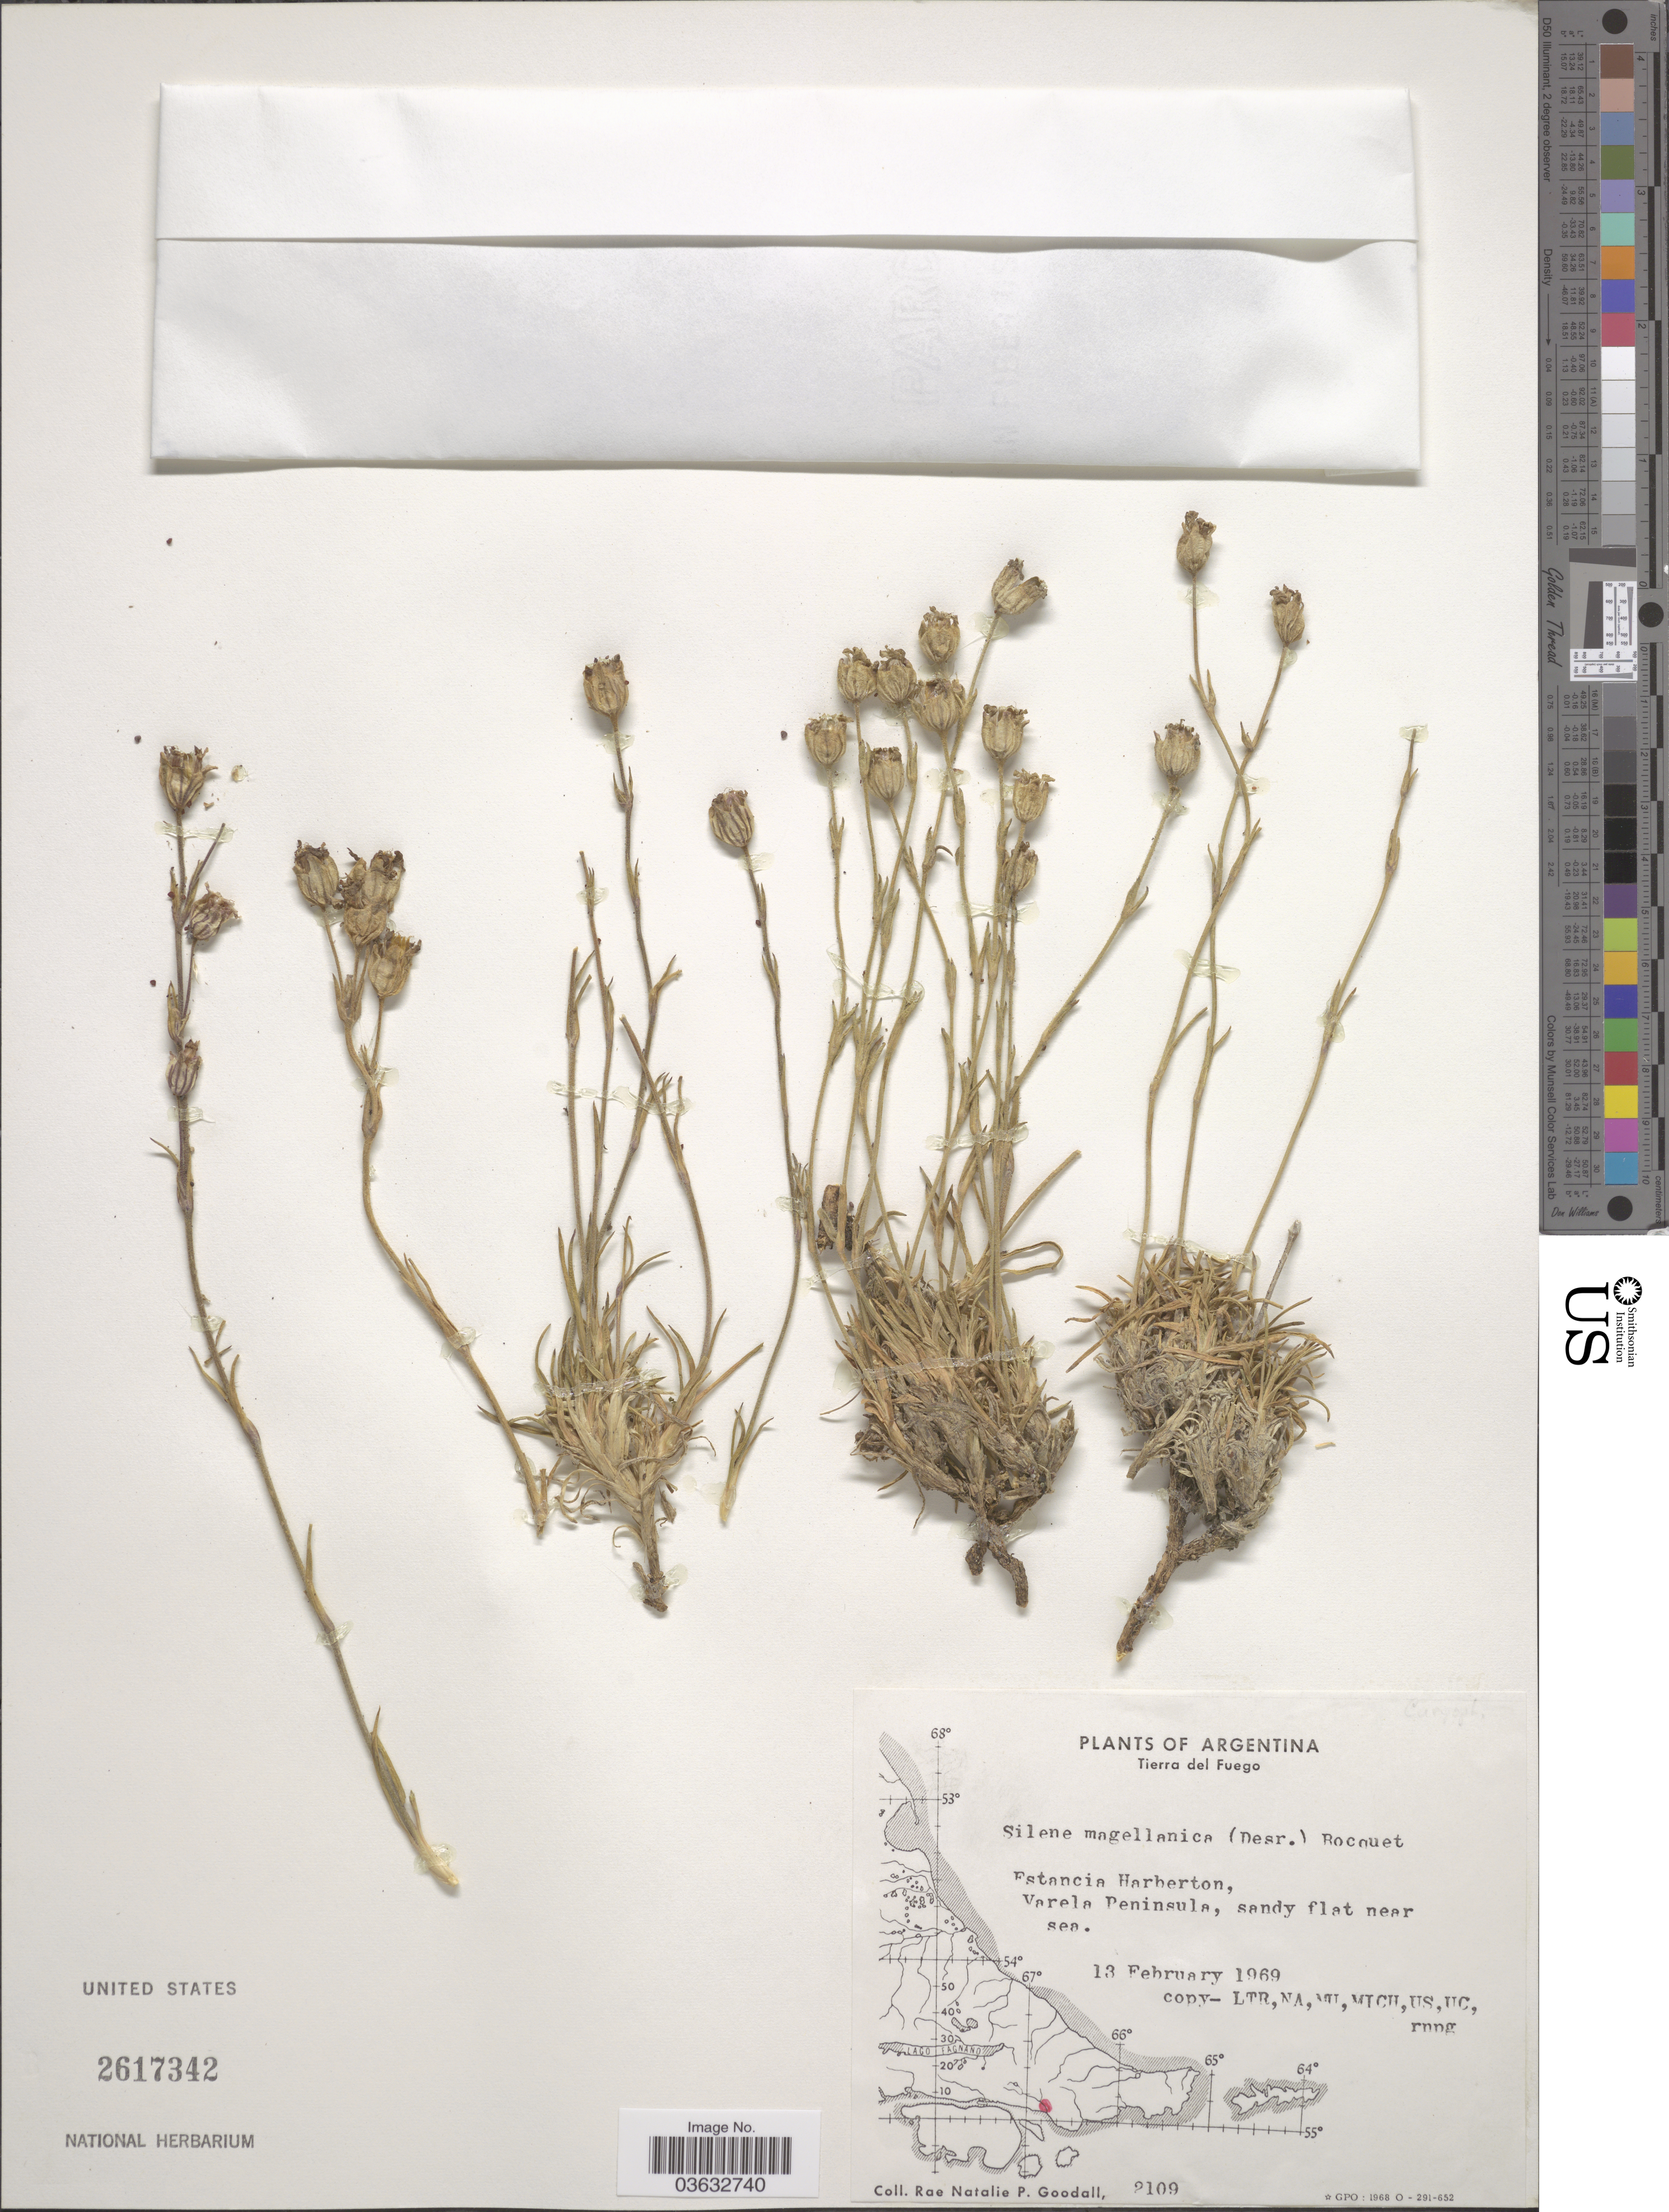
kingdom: Plantae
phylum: Tracheophyta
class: Magnoliopsida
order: Caryophyllales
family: Caryophyllaceae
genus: Silene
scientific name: Silene magellanica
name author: Bocquet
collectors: R. Goodall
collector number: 9109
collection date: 1969-02-13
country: Argentina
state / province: Tierra del Fuego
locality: Estancia Harberton, Varela Peninsula, sandy flat near sea.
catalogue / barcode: US 2617342